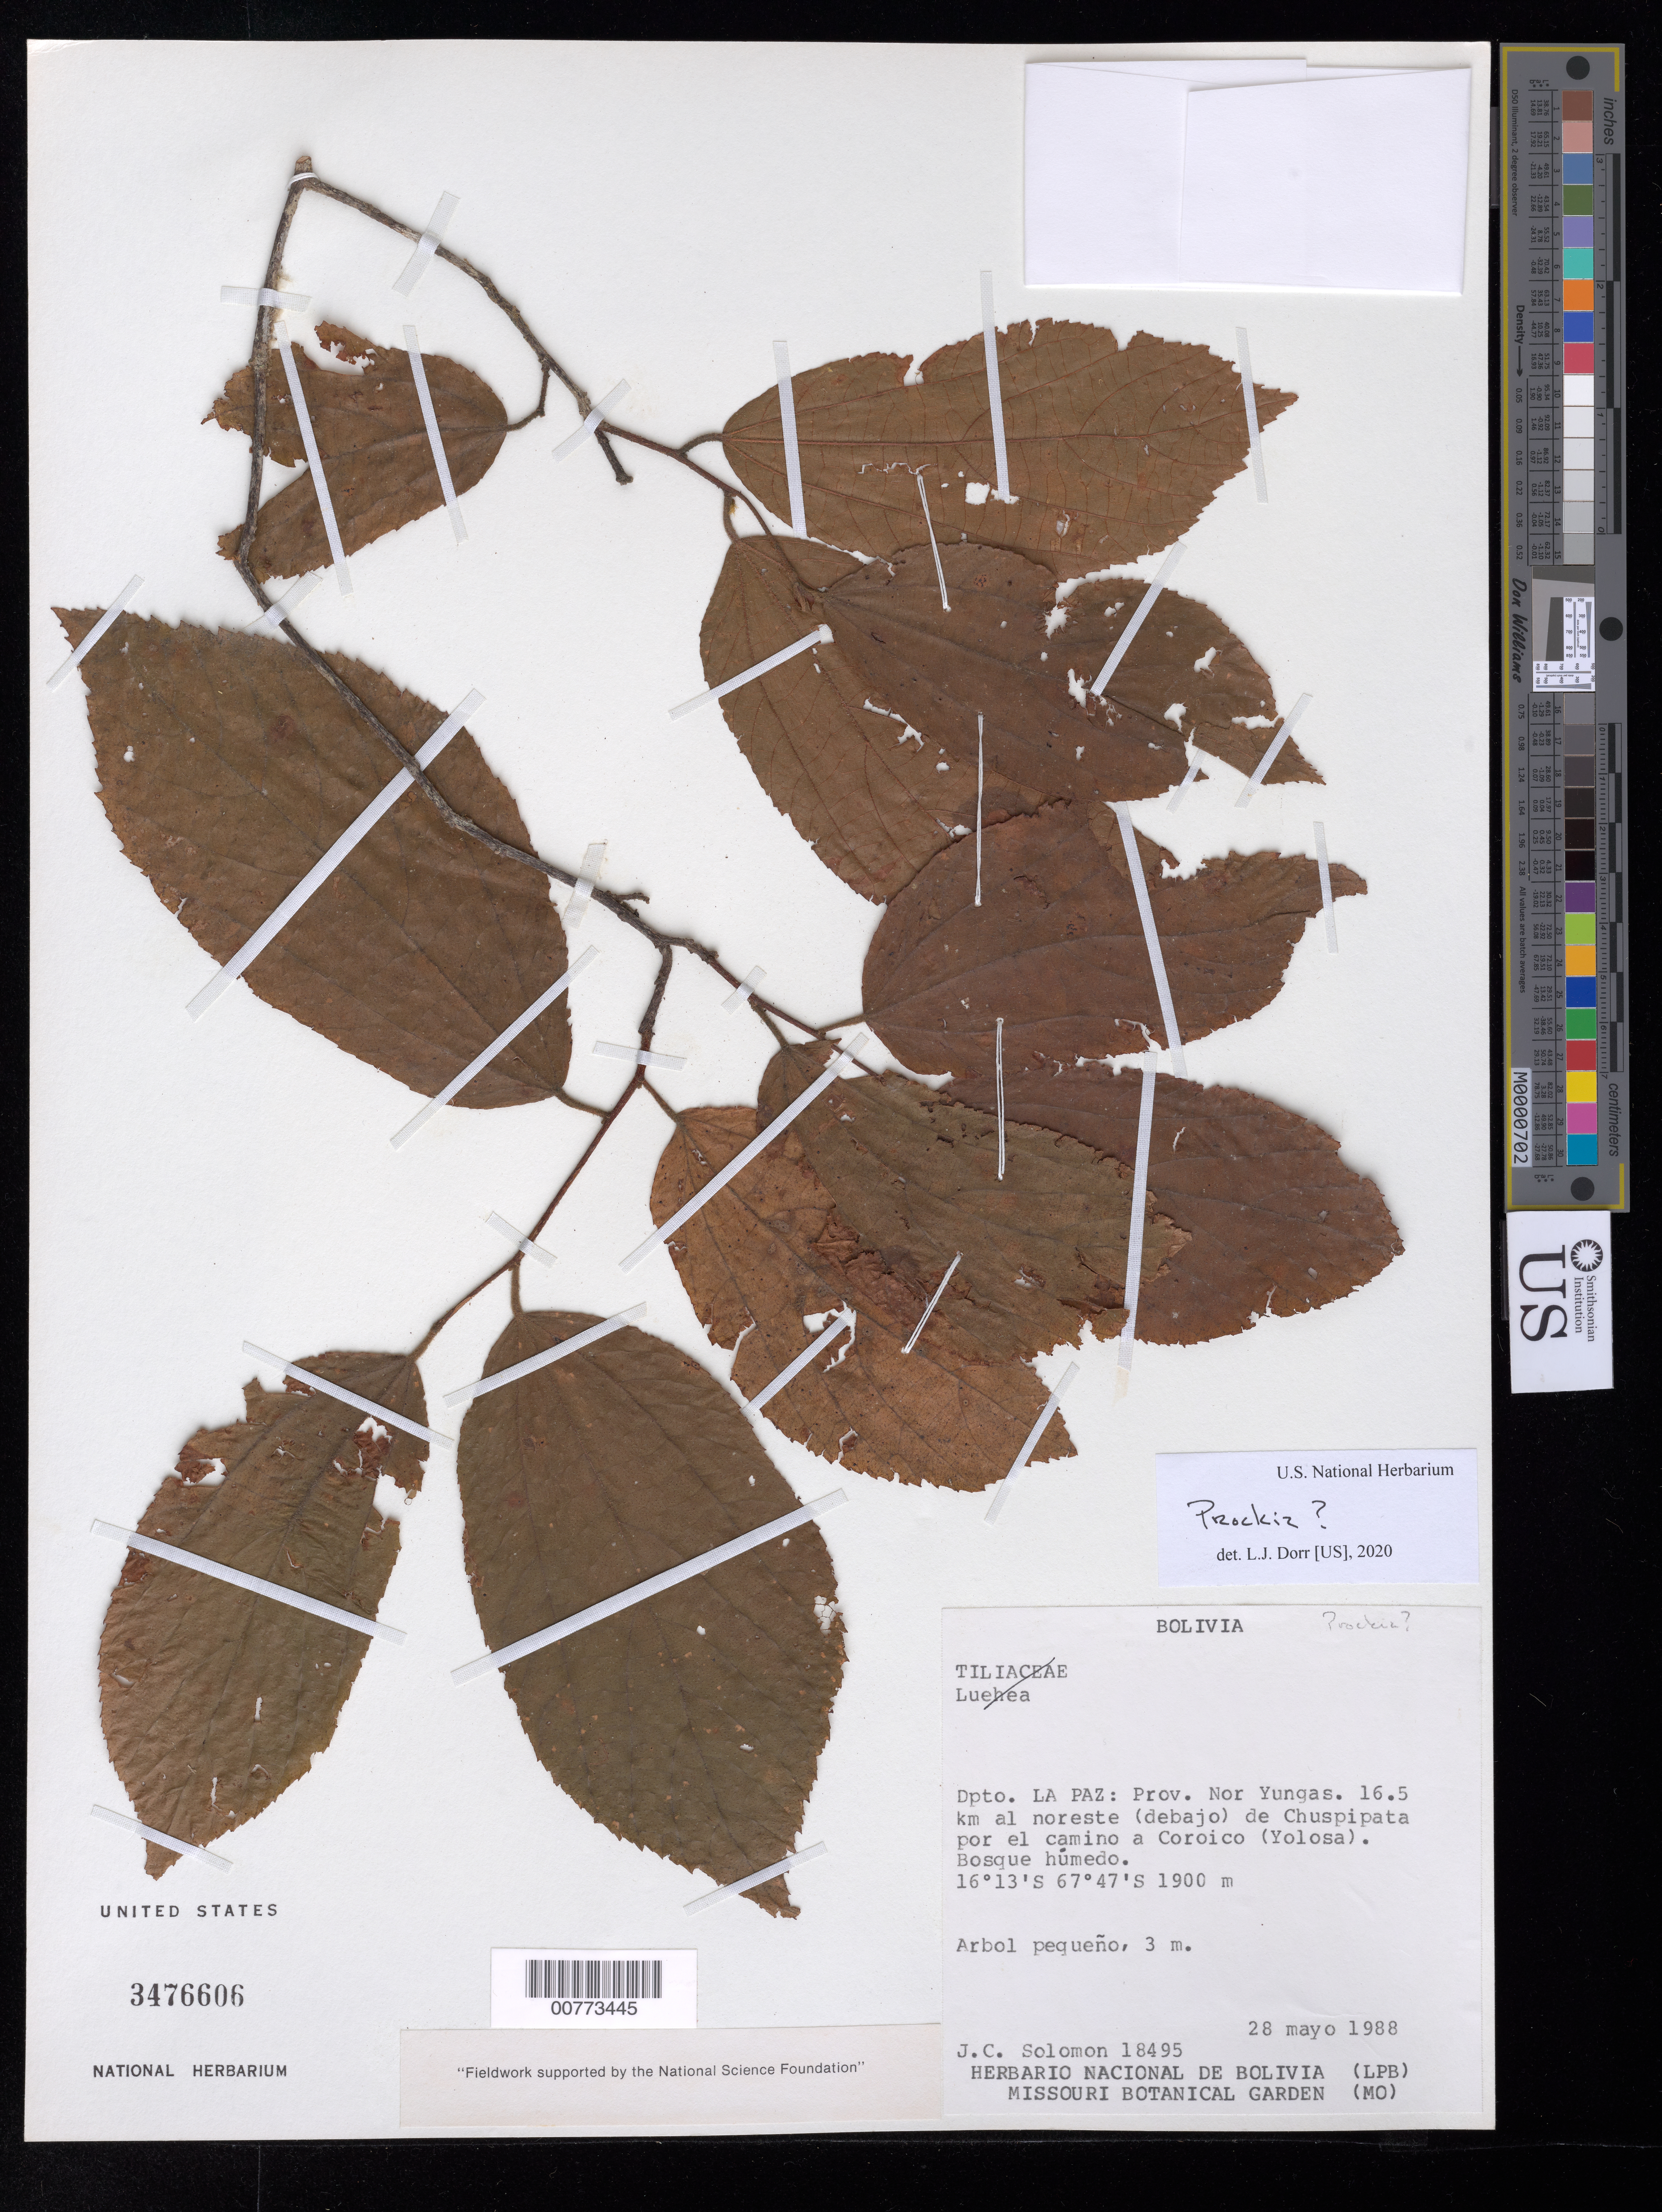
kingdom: Plantae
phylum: Tracheophyta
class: Magnoliopsida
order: Malpighiales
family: Salicaceae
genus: Prockia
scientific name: Prockia sp.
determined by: Dorr, L. J., (BOT), Smithsonian Institution - National Museum of Natural History (UNITED STATES)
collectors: J. C. Solomon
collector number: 18495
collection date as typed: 28 May 1988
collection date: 1988-05-28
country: Bolivia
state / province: La Paz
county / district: Nor Yungas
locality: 16.5 km al noreste (debajo) de Chusipata por el camino a Coroico (Yolosa).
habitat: Bosque húmedo.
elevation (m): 1900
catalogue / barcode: US 3476606